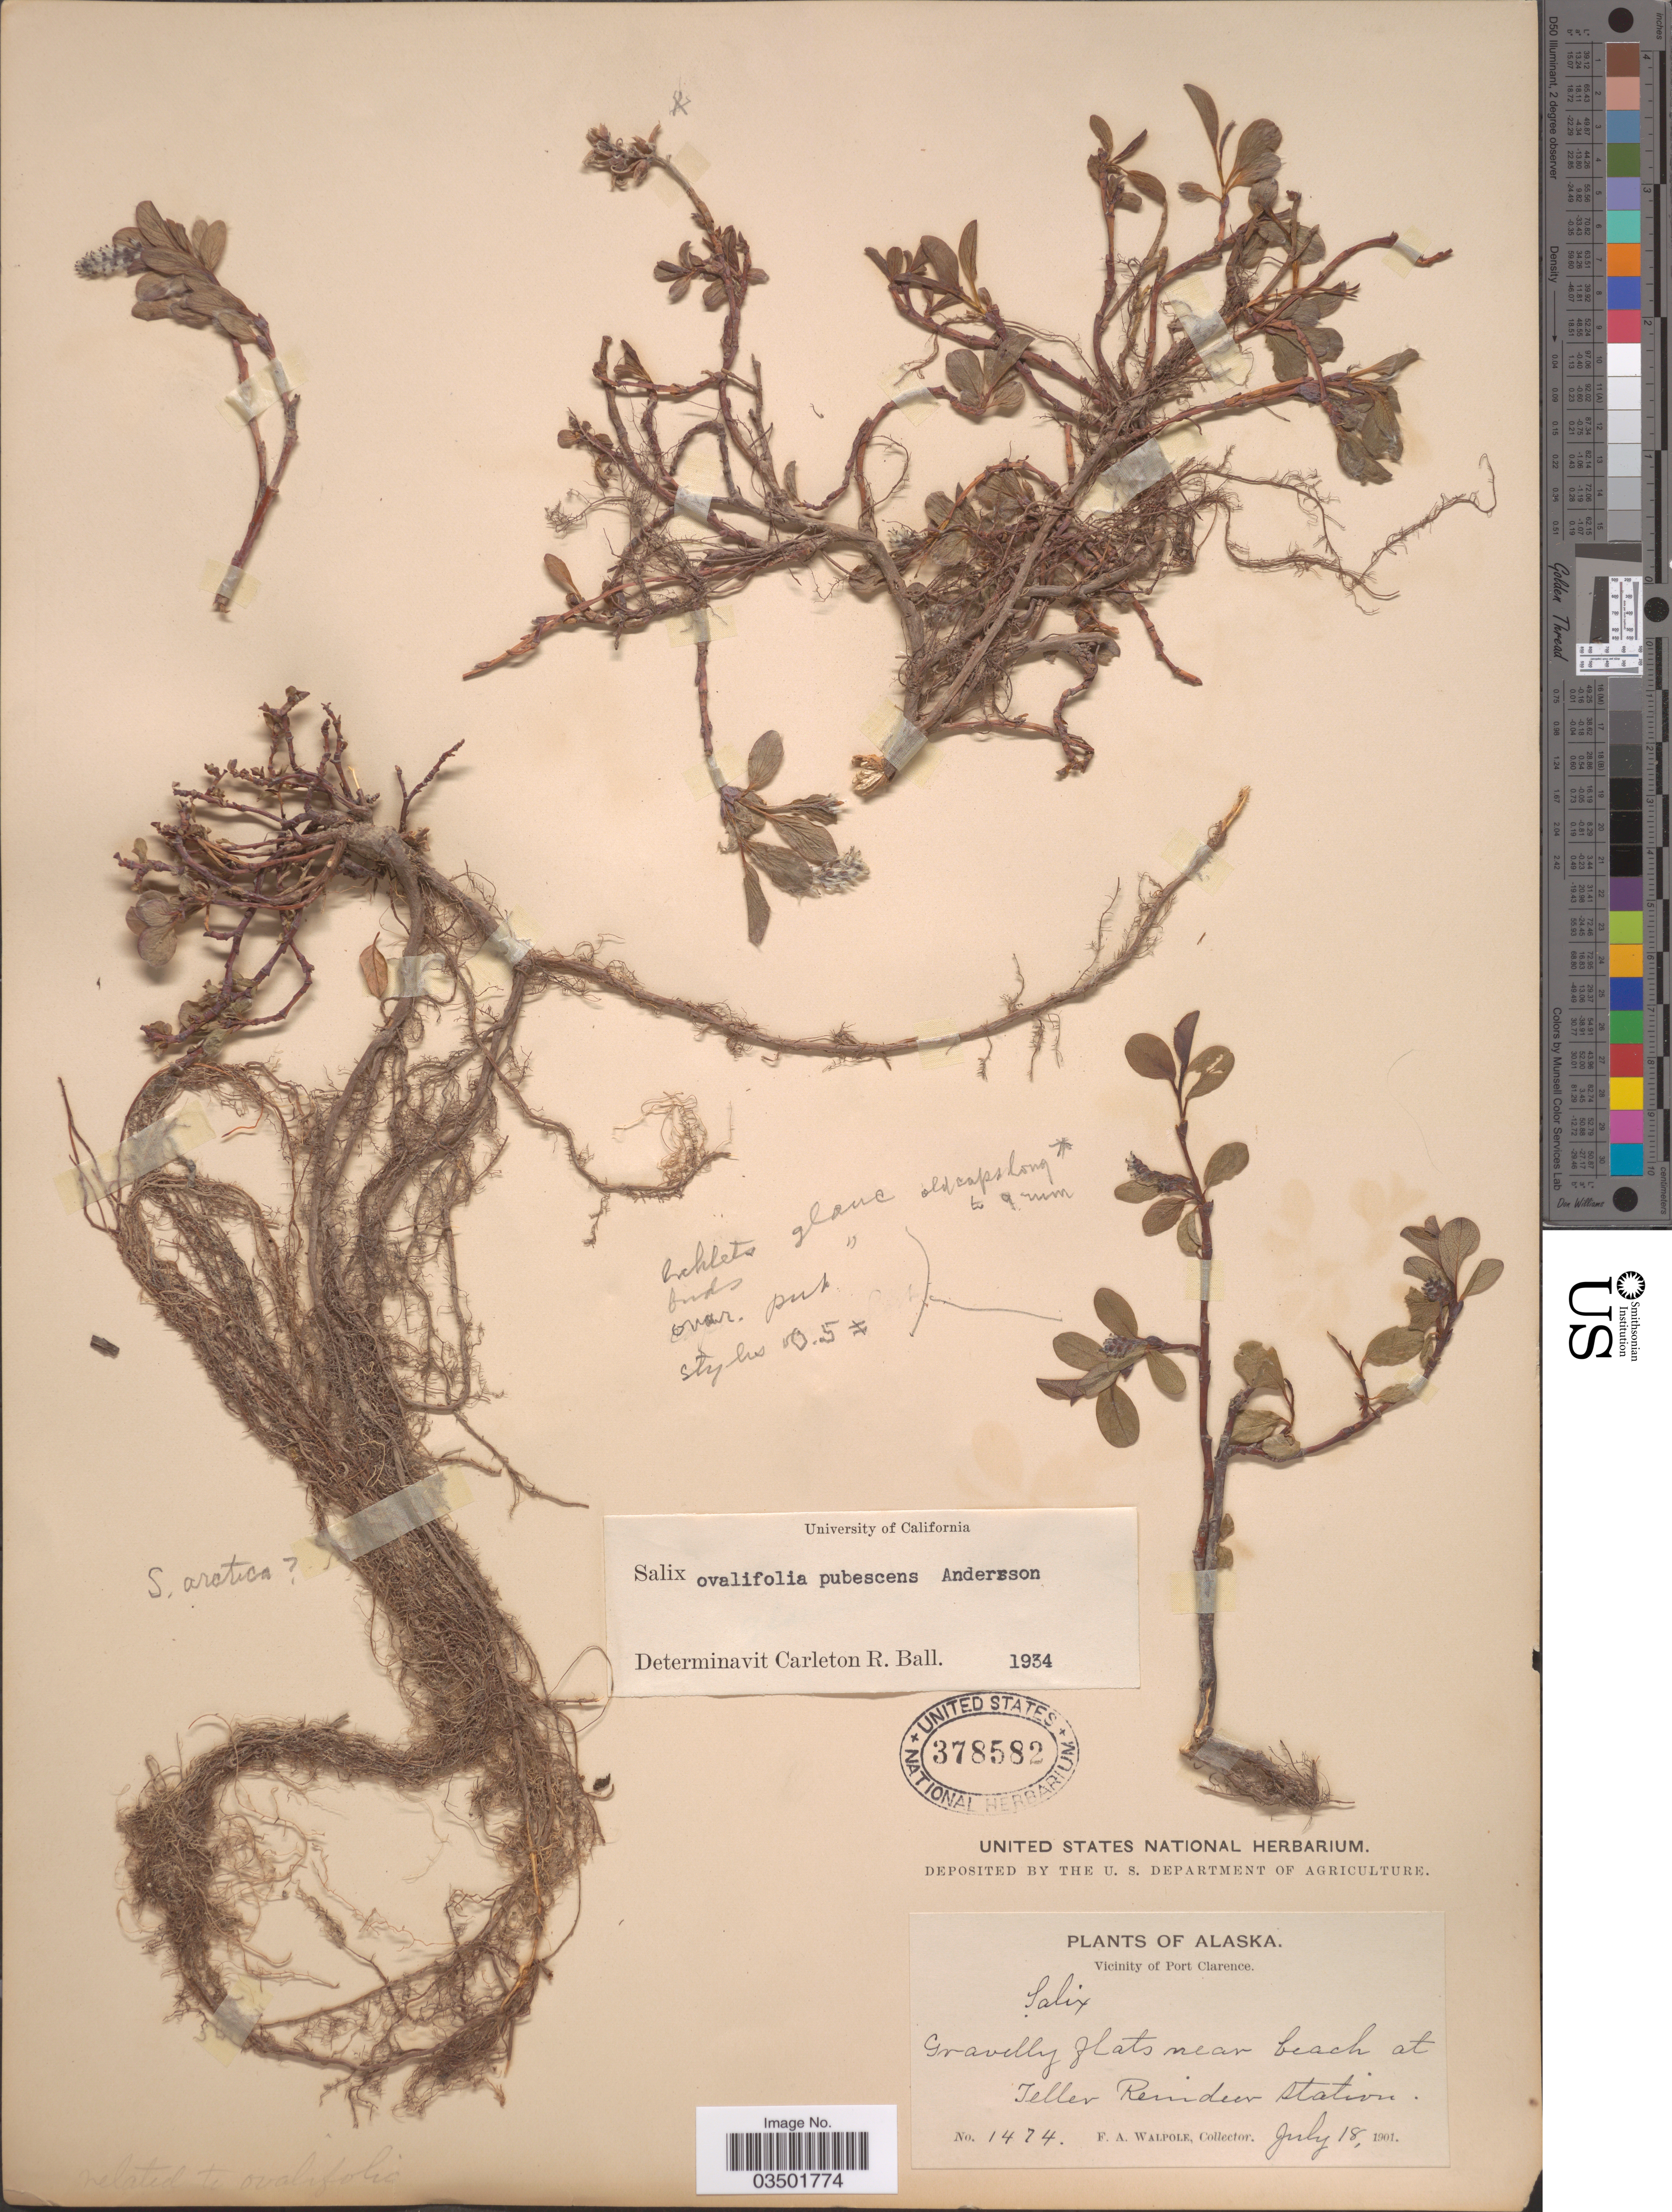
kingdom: Plantae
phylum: Tracheophyta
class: Magnoliopsida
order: Malpighiales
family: Salicaceae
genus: Salix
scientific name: Salix ovalifolia var. pubescens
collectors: F. Walpole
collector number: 1474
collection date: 1901-07-18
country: United States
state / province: Alaska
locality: Vicinity of Port Clarence. Gravelly flats near beach at Teller Reindeer Station.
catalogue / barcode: US 378582